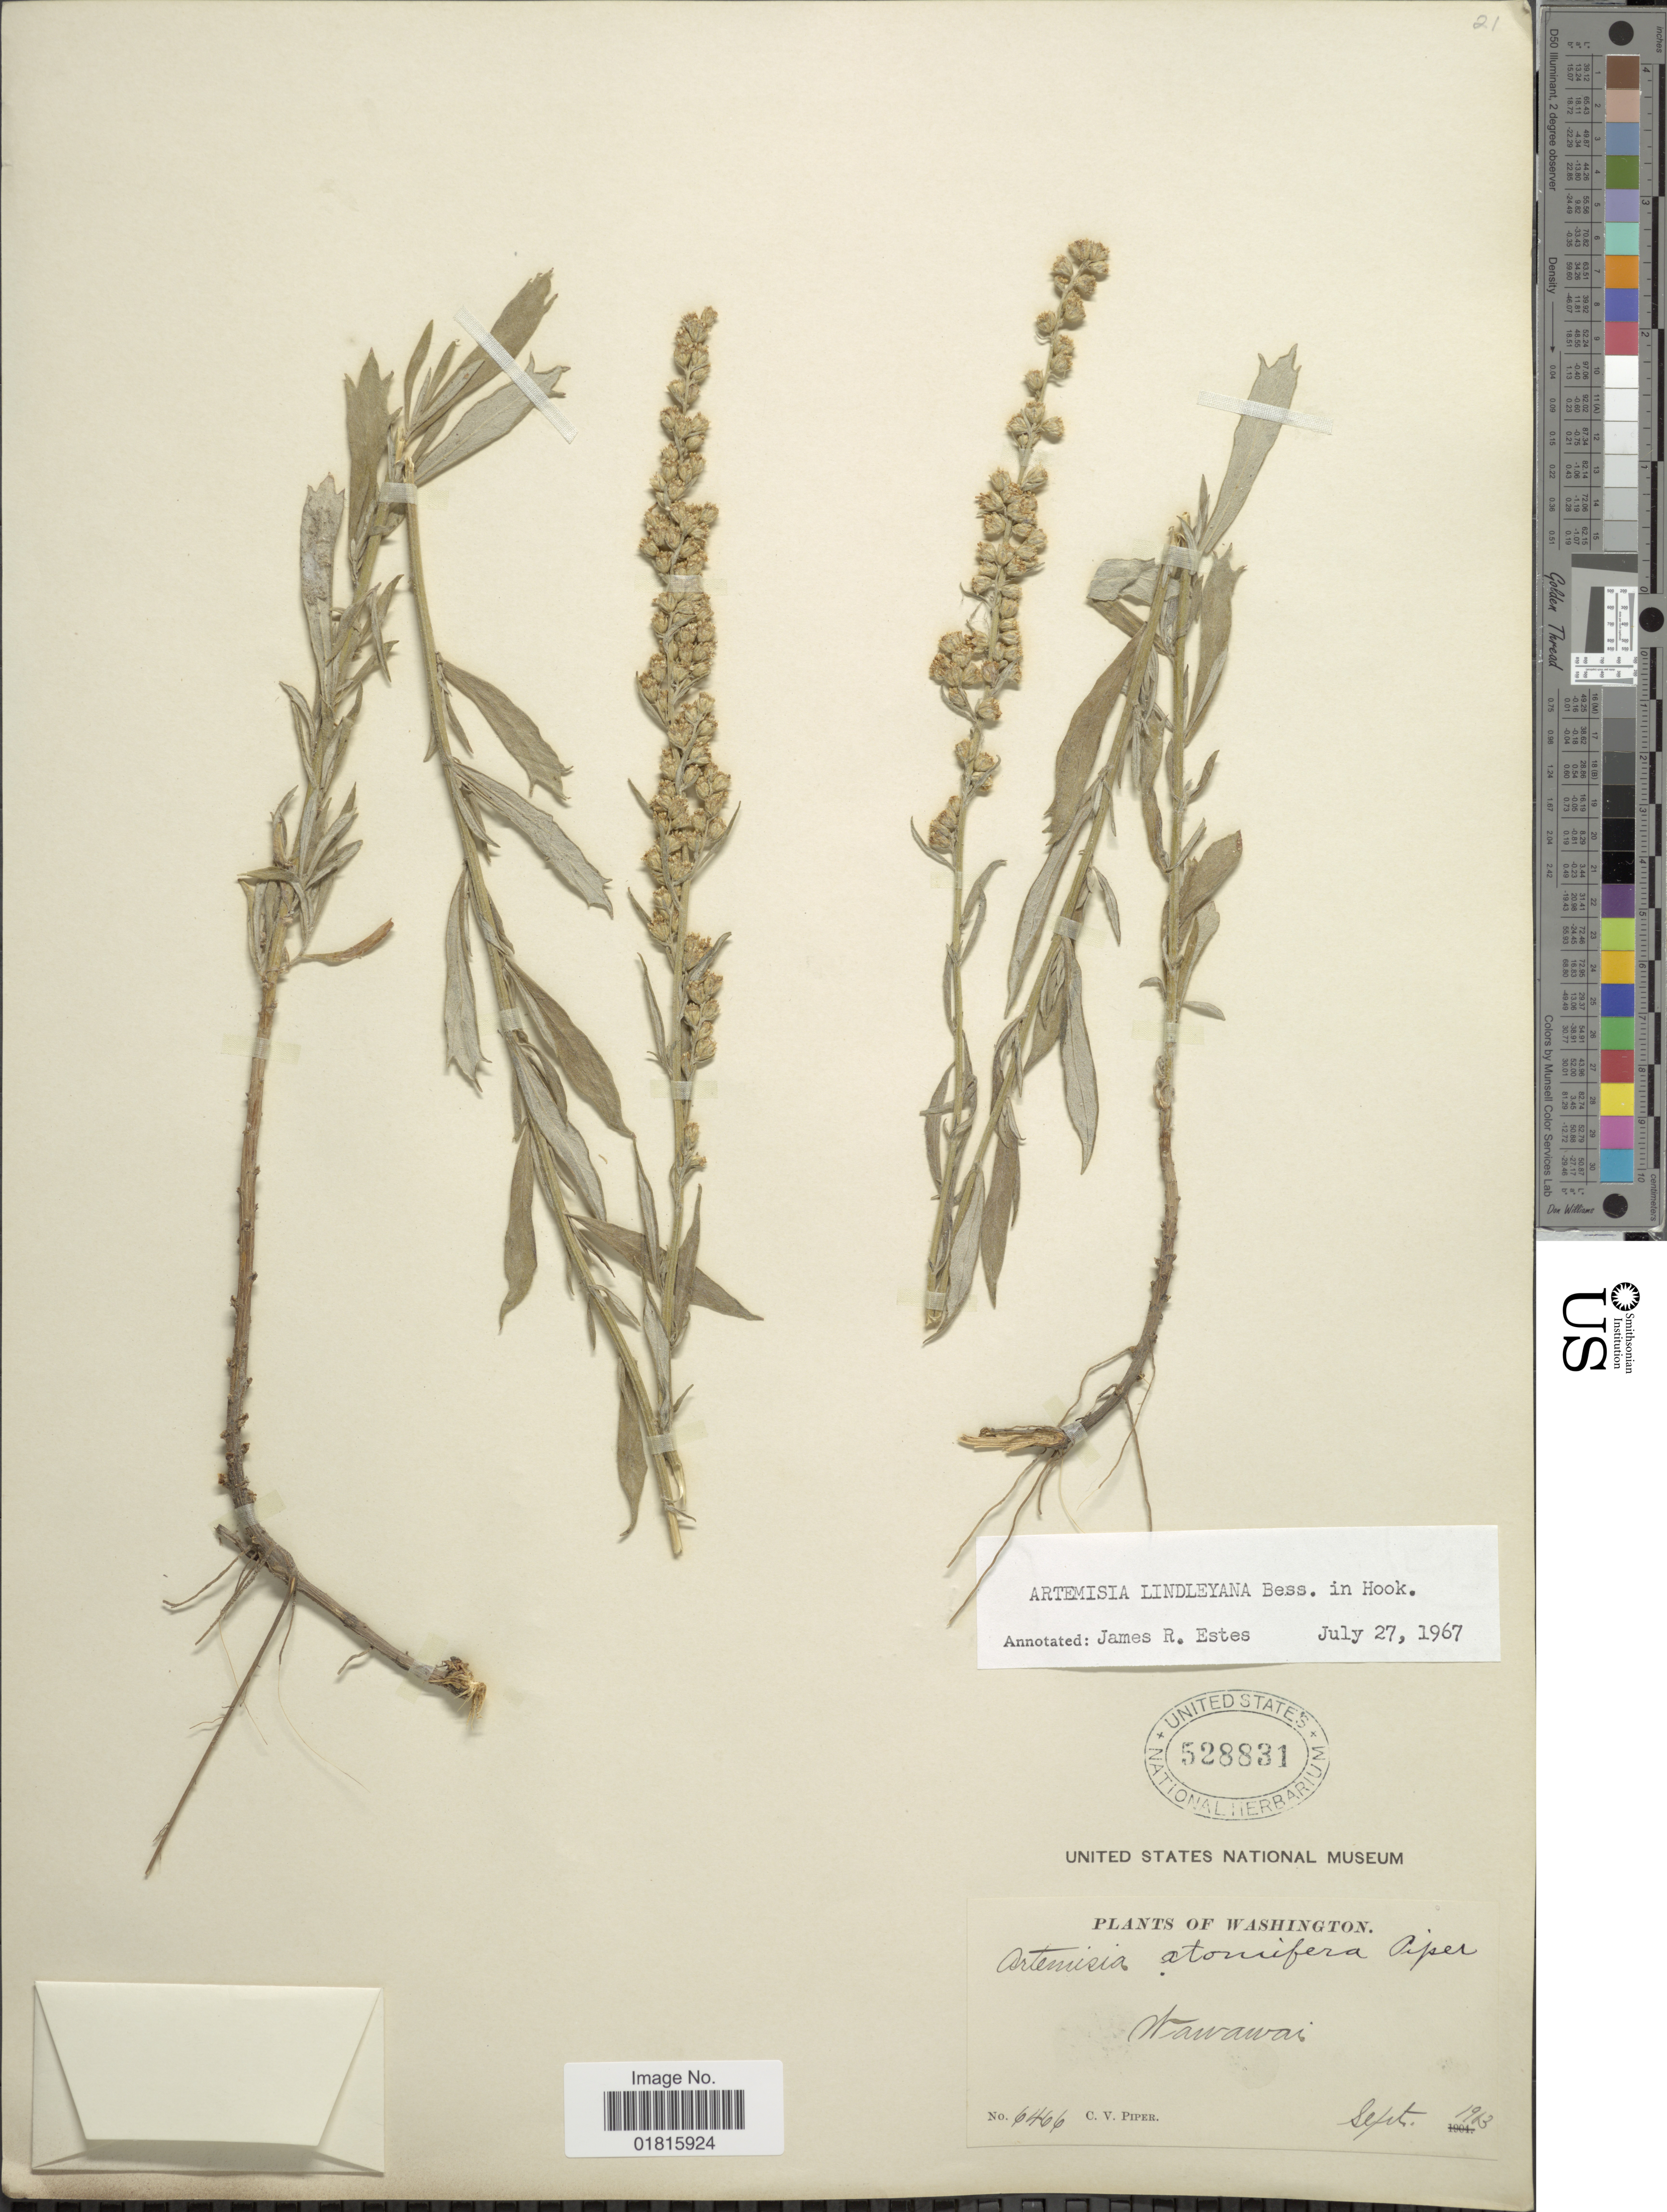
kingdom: Plantae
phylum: Tracheophyta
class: Magnoliopsida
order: Asterales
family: Asteraceae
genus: Artemisia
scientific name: Artemisia lindleyana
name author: Besser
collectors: C. V. Piper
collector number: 6466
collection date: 1903-09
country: United States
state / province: Washington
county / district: Whitman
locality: Wawawai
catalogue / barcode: US 528831